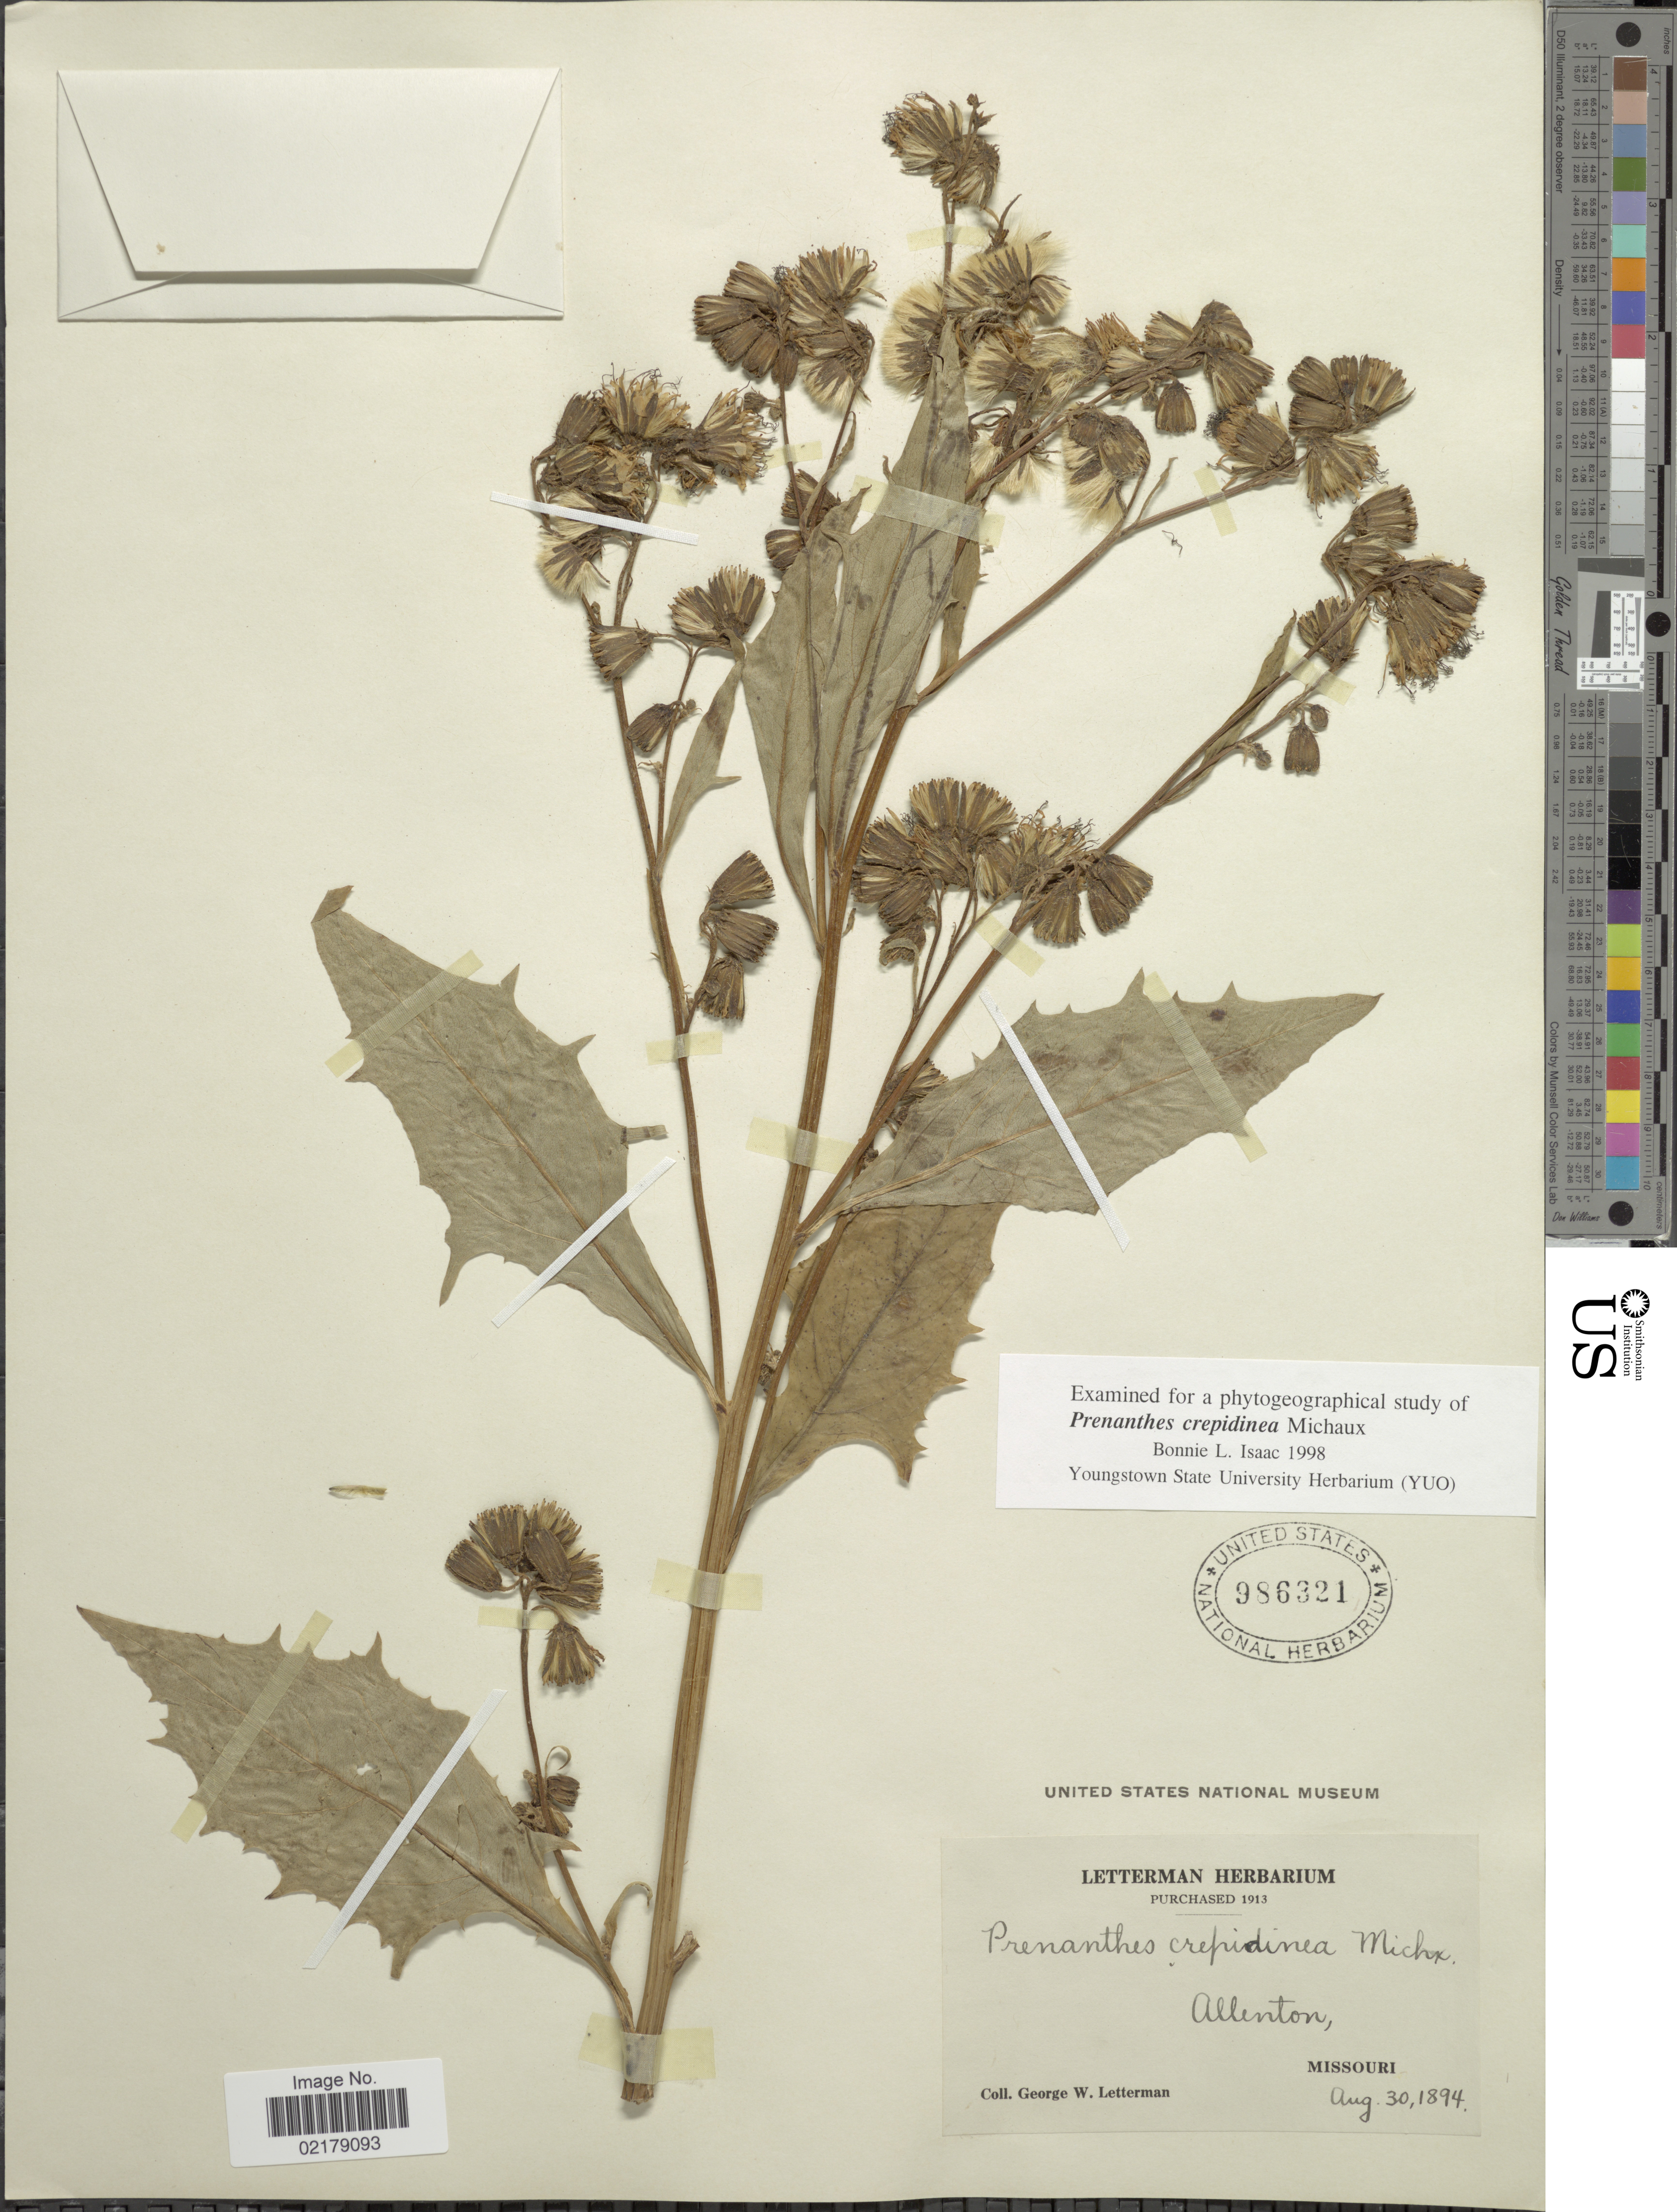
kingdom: Plantae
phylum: Tracheophyta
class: Magnoliopsida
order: Asterales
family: Asteraceae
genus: Prenanthes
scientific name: Prenanthes crepidinea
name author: Michx.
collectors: G. W. Letterman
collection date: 1894-08-30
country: United States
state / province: Missouri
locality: Allenton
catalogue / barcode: US 986321